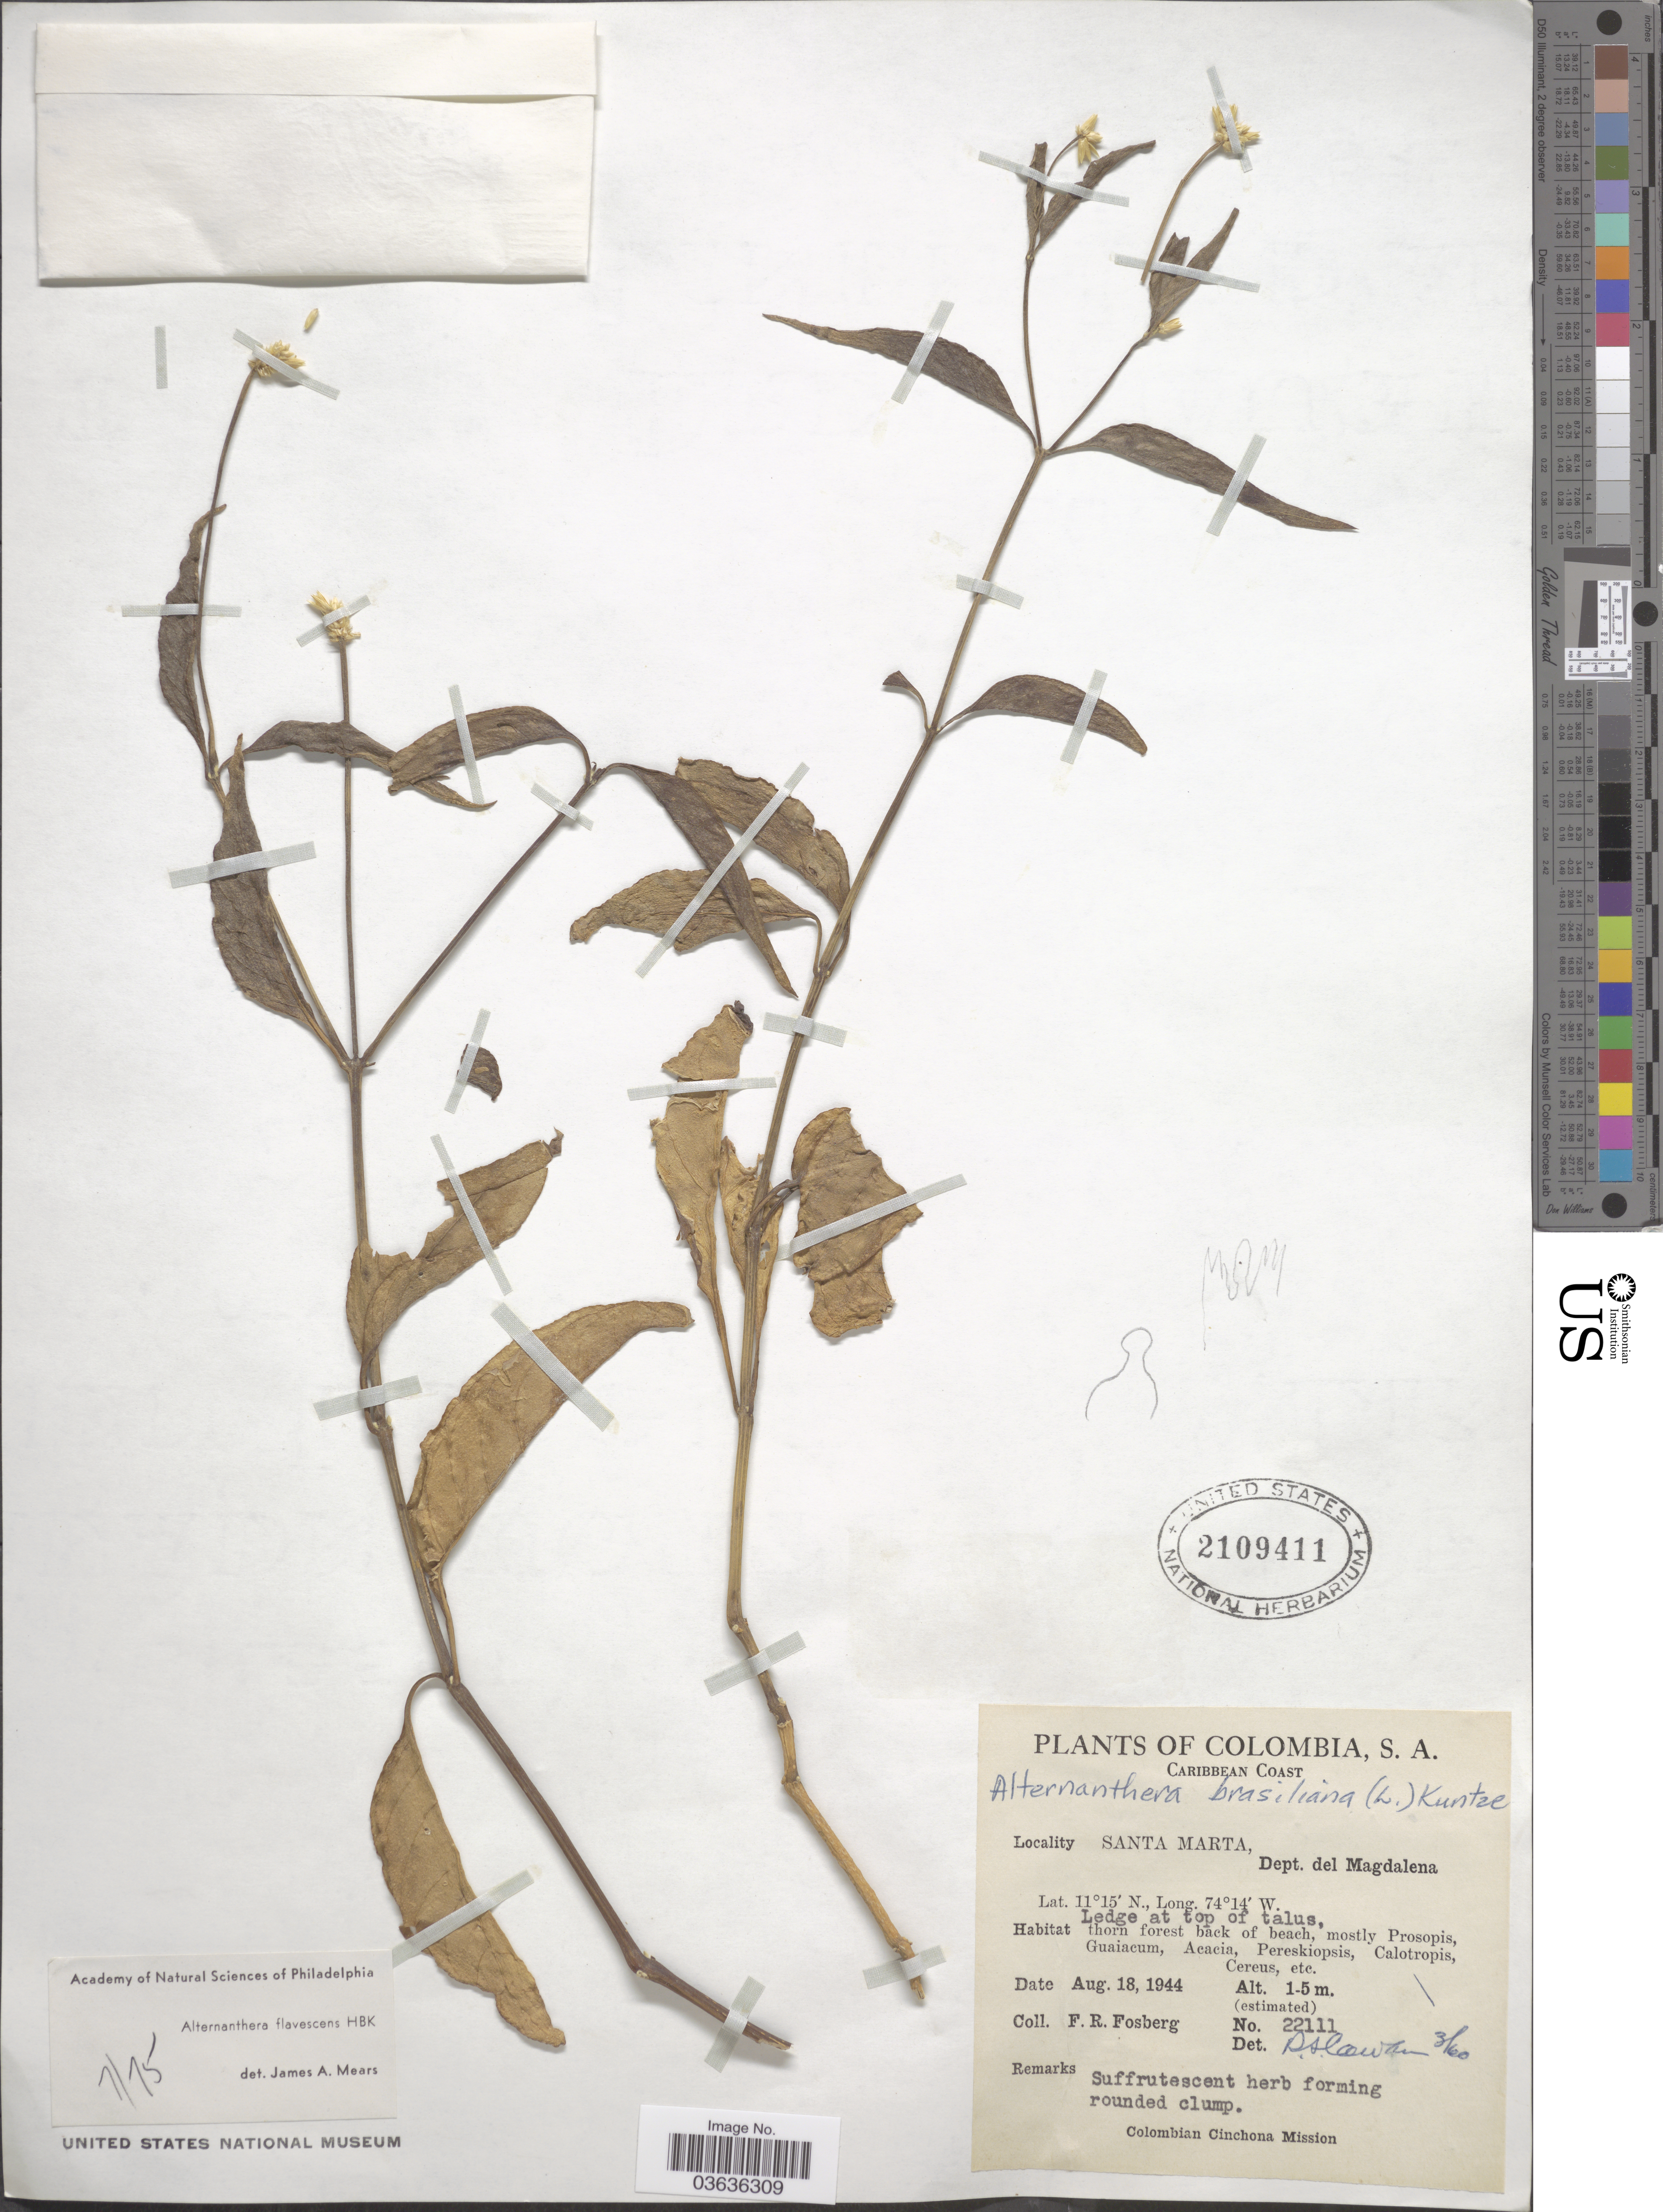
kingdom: Plantae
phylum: Tracheophyta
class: Magnoliopsida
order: Caryophyllales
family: Amaranthaceae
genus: Alternanthera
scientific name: Alternanthera flavescens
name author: Kunth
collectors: F. R. Fosberg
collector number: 22111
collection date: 1944-08-18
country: Colombia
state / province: Magdalena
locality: Caribbean Coast. Santa Marta, Dept. del Magdalena.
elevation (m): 1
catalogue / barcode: US 2109411